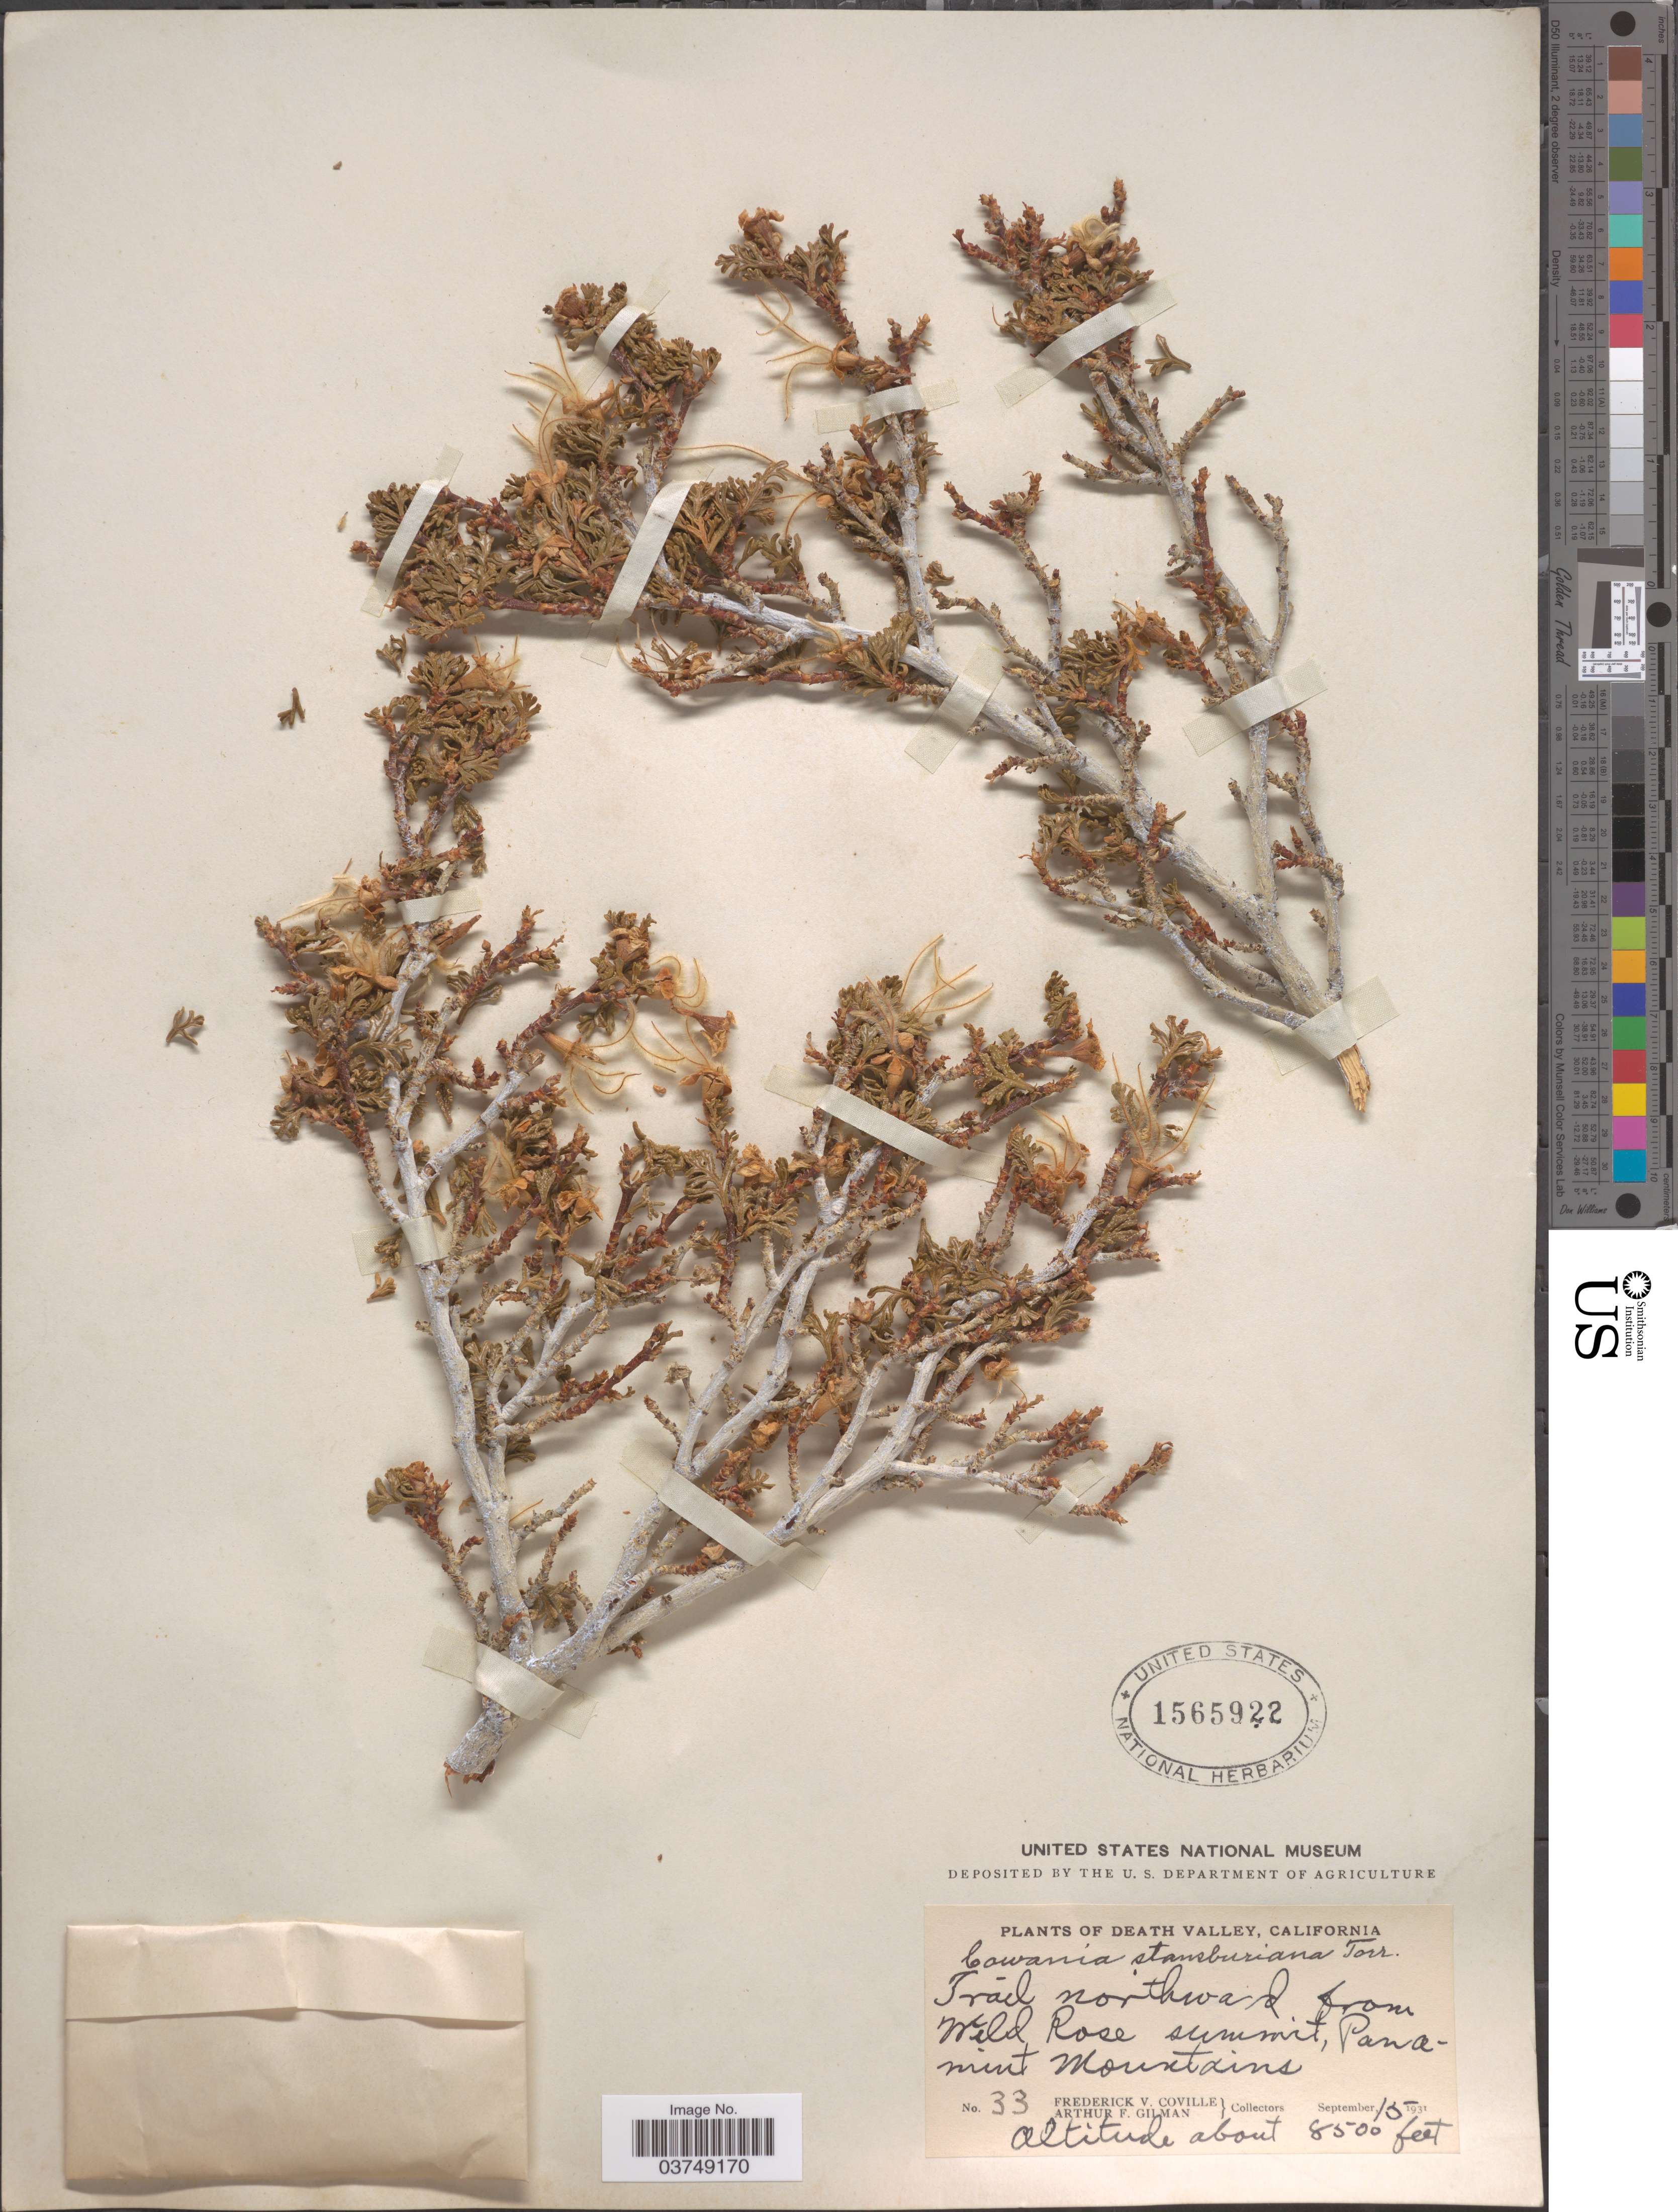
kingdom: Plantae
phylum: Tracheophyta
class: Magnoliopsida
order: Rosales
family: Rosaceae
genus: Purshia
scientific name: Purshia stansburyana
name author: (Torr.) Henrickson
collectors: F. V. Coville & A. Gilman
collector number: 33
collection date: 1931-09-15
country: United States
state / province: California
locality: Death valley. Trail northward from Wilde Rose summit, Panamint Mountains.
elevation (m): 2591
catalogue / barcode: US 1565922